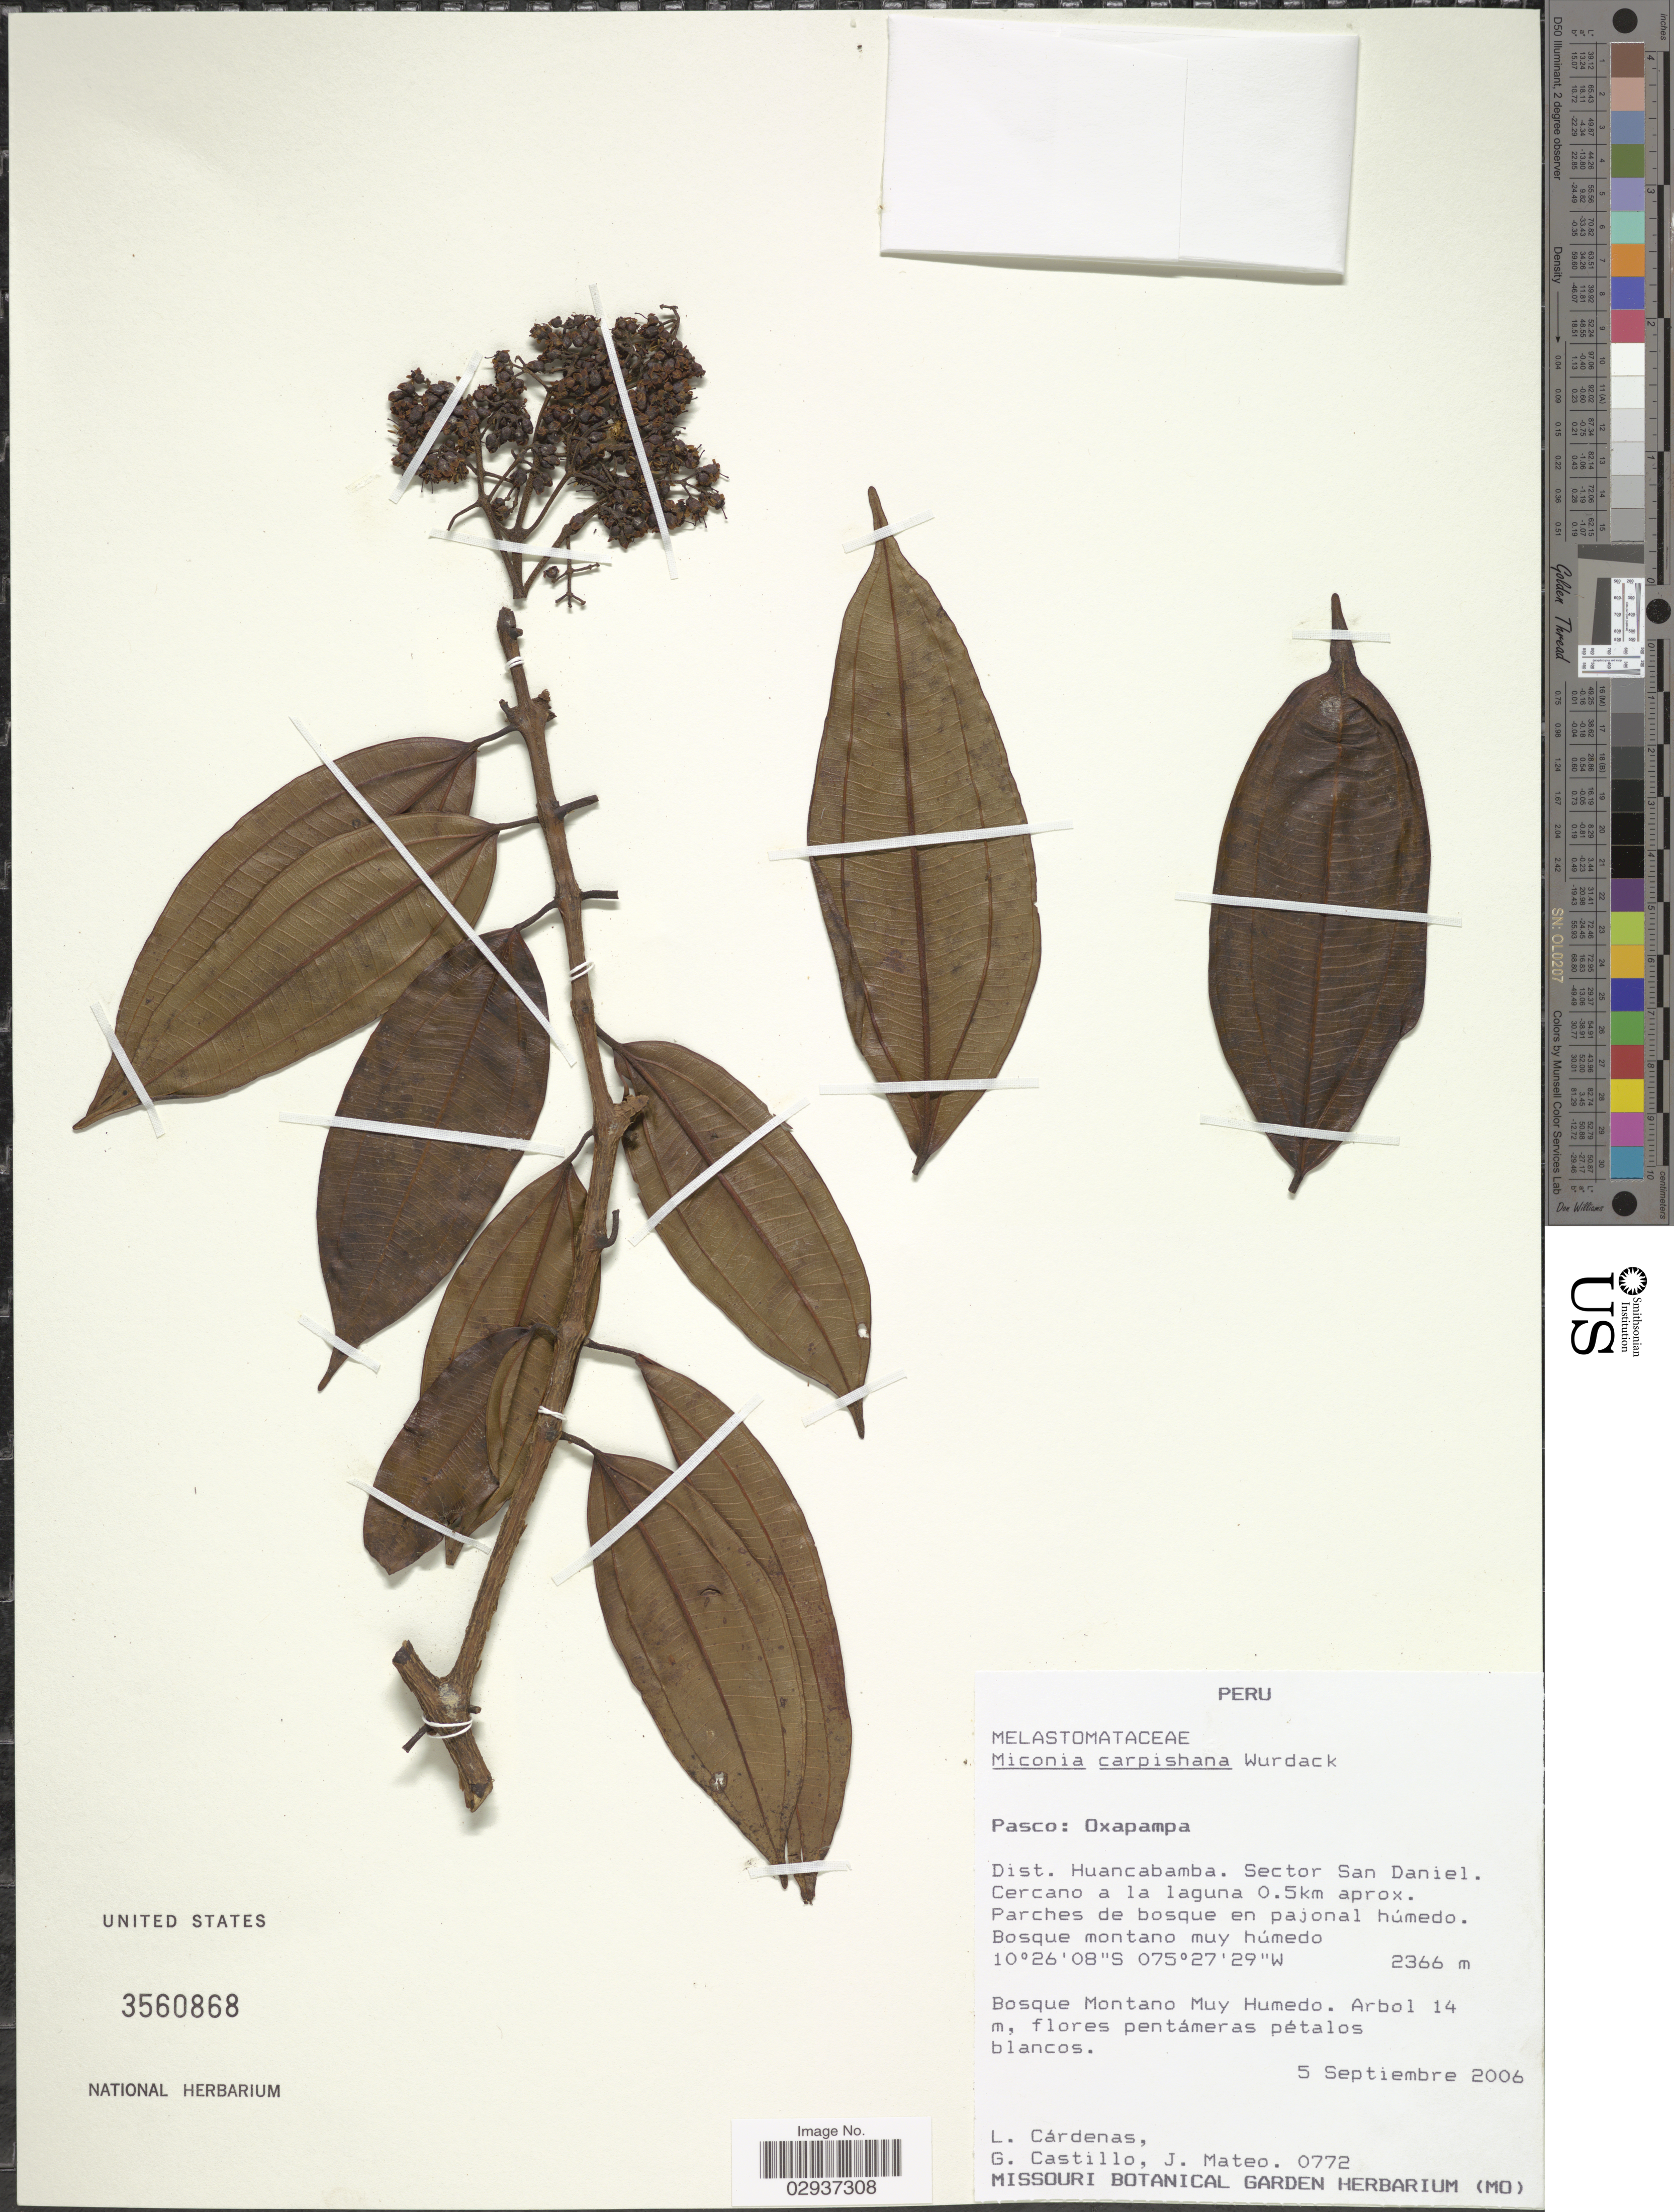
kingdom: Plantae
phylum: Tracheophyta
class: Magnoliopsida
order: Myrtales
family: Melastomataceae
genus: Miconia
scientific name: Miconia carpishana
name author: Wurdack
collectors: L. Cárdenas, G. Castillo & J. Mateo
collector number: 0772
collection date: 2006-09-05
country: Peru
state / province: Pasco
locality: Pasco: Oxapampa. Dist. Huancabamba. Sector San Daniel. Cercano a la laguna 0.5km aprox. Parches de bosque en pajonal húmedo.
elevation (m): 2366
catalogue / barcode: US 3560868